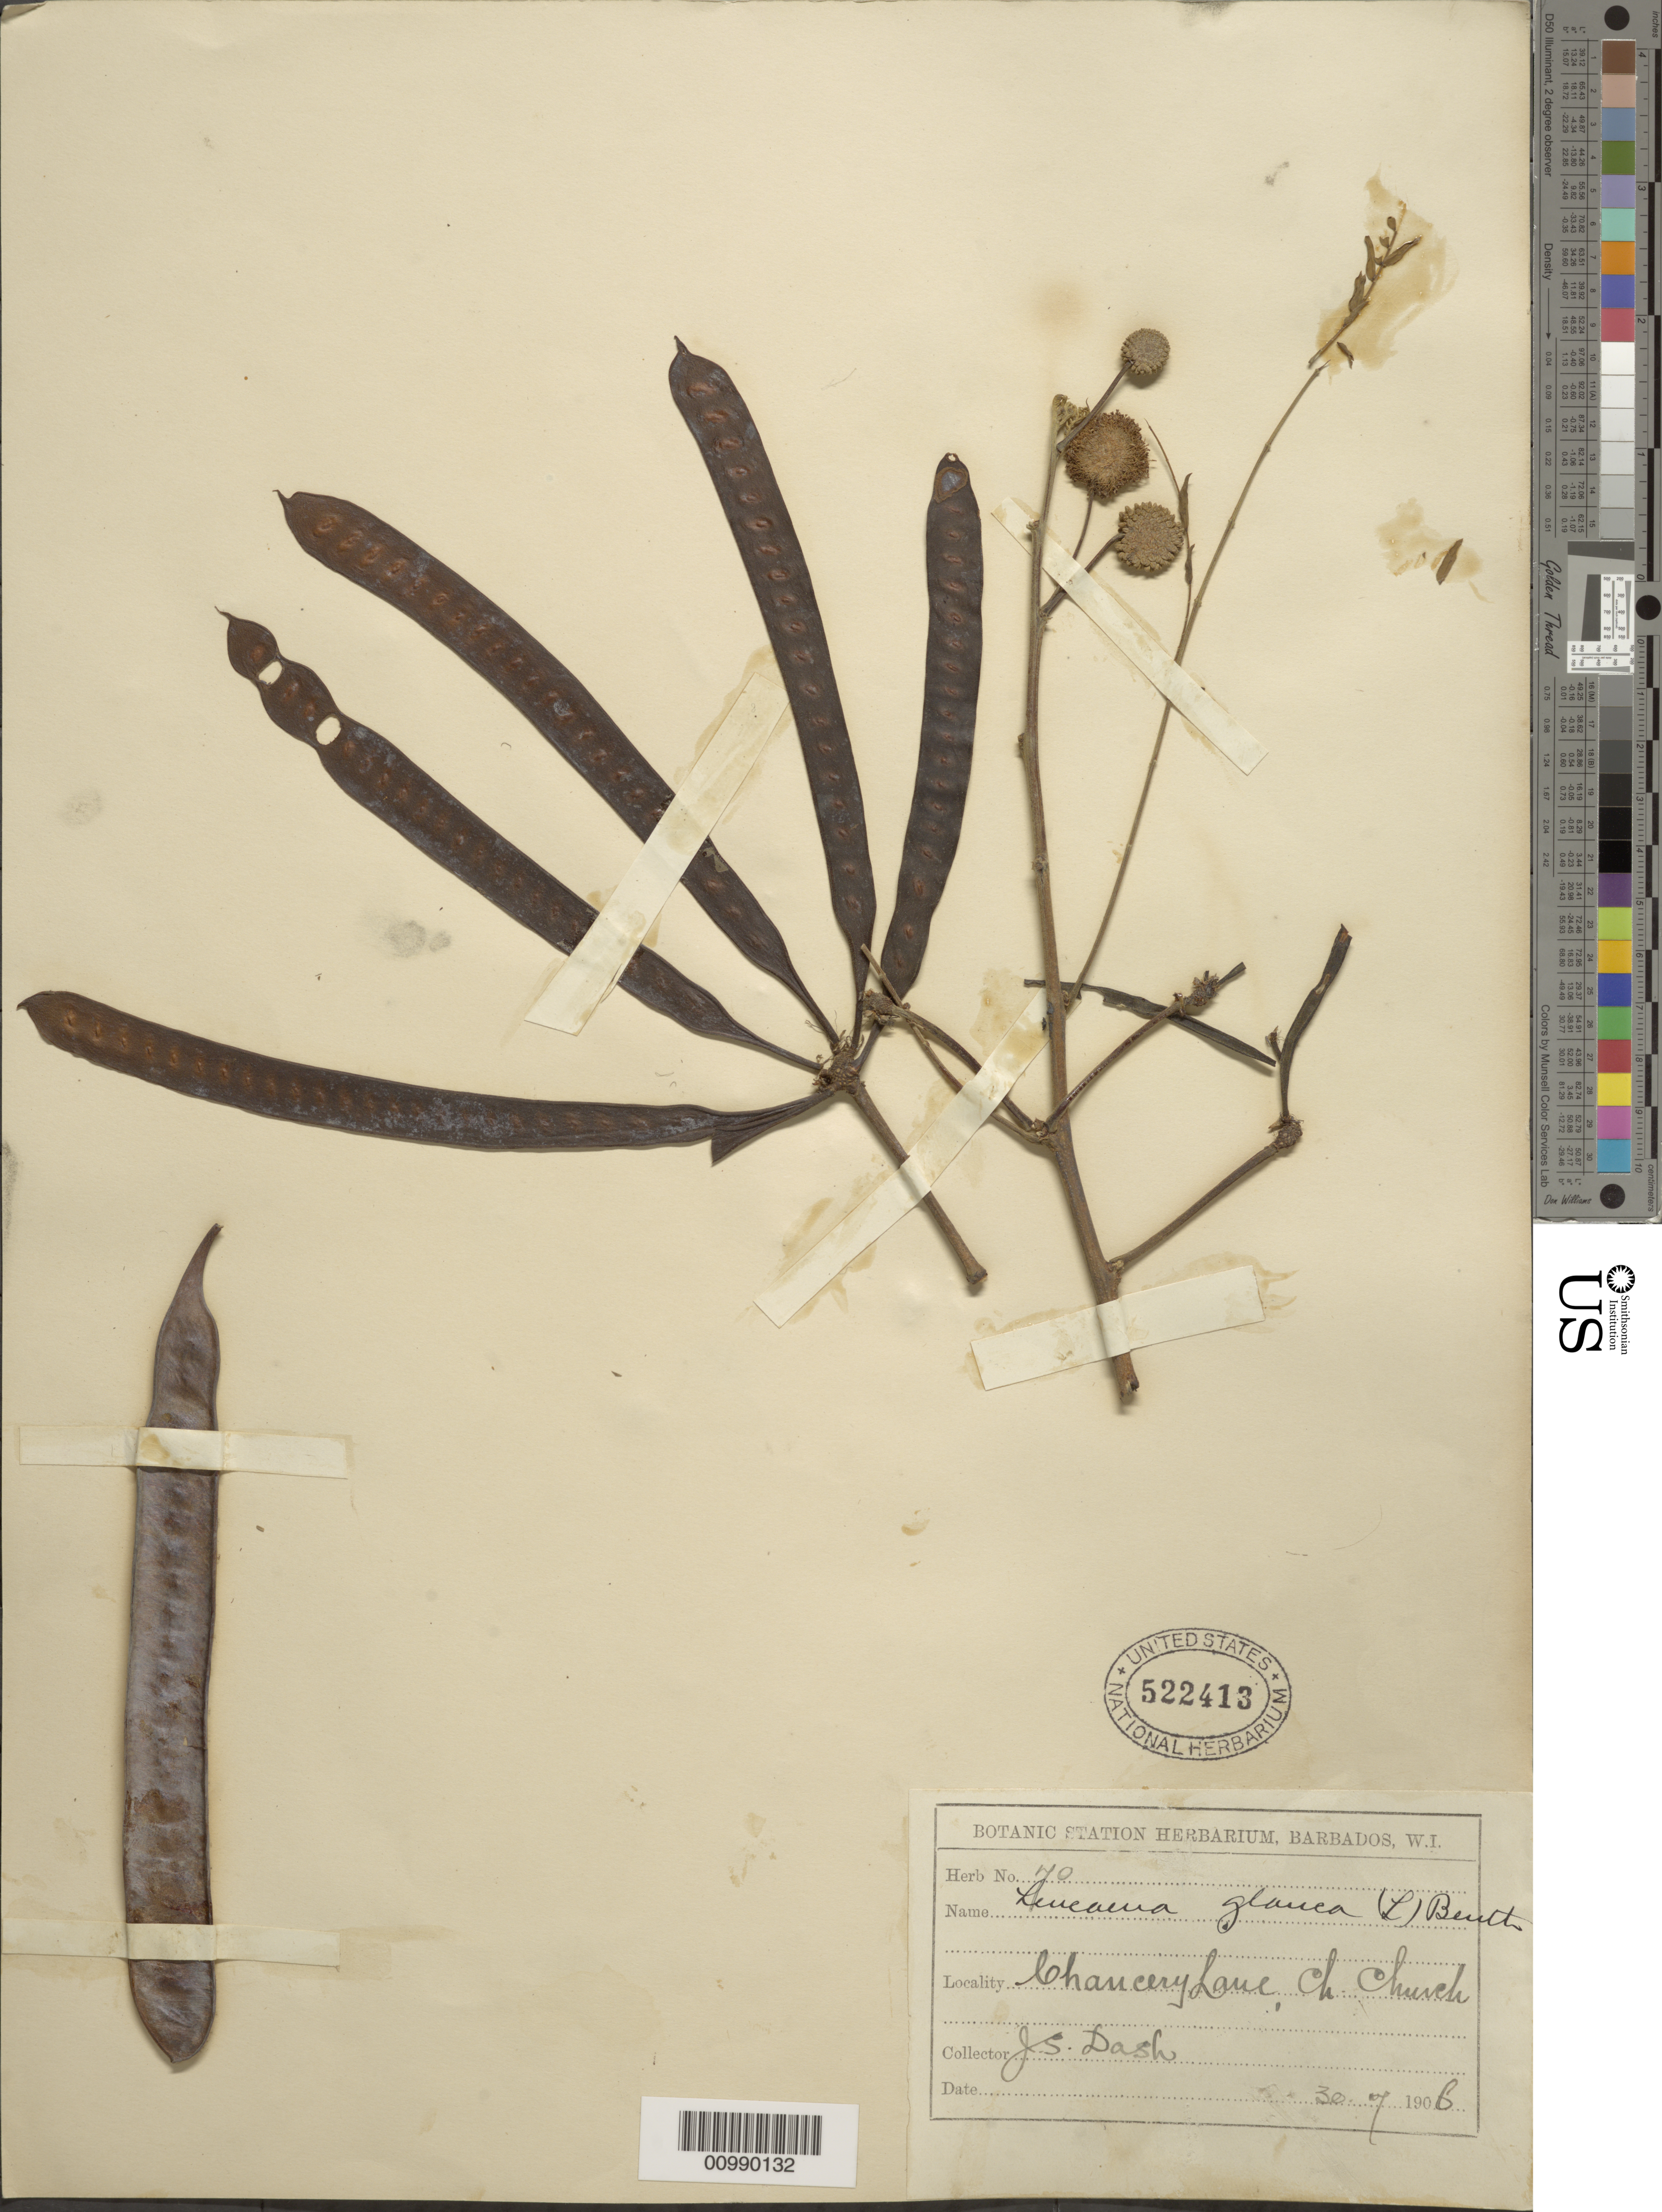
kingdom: Plantae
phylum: Tracheophyta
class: Magnoliopsida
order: Fabales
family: Fabaceae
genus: Leucaena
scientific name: Leucaena leucocephala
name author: (Lam.) de Wit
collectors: J. Dash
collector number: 40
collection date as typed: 30 Jul 1906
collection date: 1906-07-30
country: Barbados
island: Barbados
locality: Chaucery Lane. Ch. Church.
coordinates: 0 N, 0 E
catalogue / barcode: US 522413